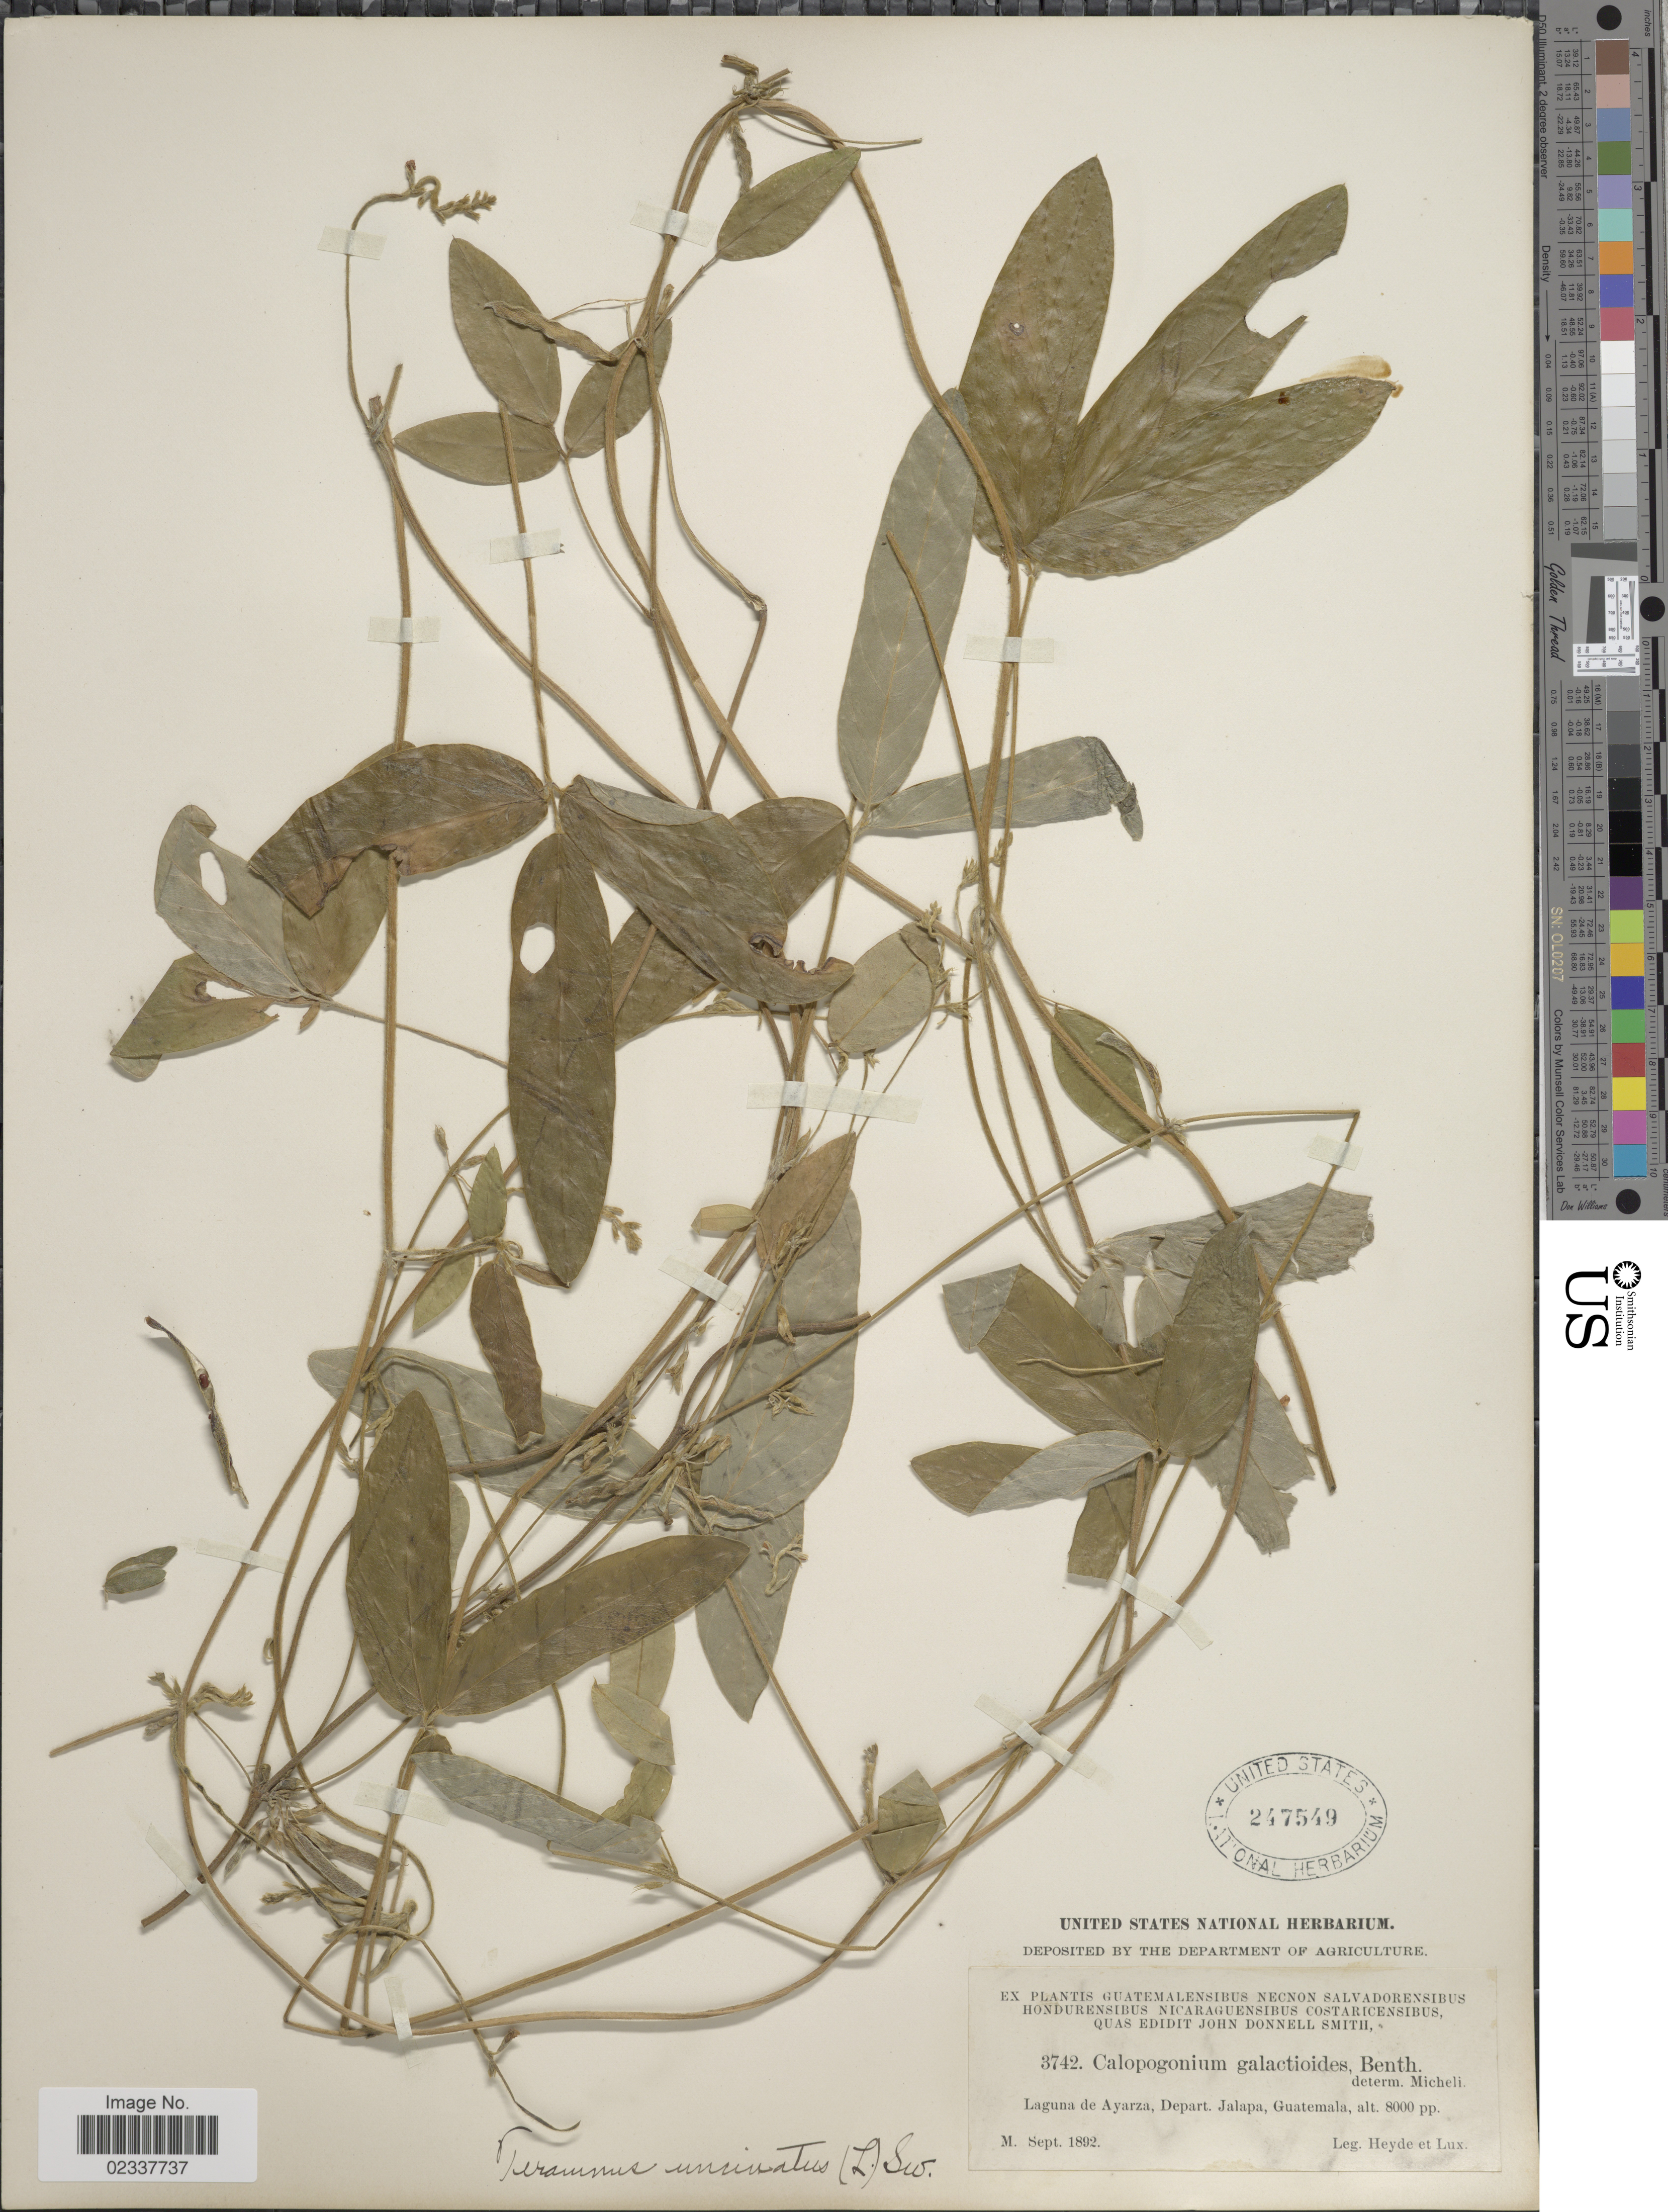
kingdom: Plantae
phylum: Tracheophyta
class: Magnoliopsida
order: Fabales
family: Fabaceae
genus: Teramnus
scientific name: Teramnus uncinatus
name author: (L.) Sw.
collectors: Heyde & Lux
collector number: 3742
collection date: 1892-09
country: Guatemala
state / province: Jalapa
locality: Laguna de Ayarza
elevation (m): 2438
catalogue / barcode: US 247549